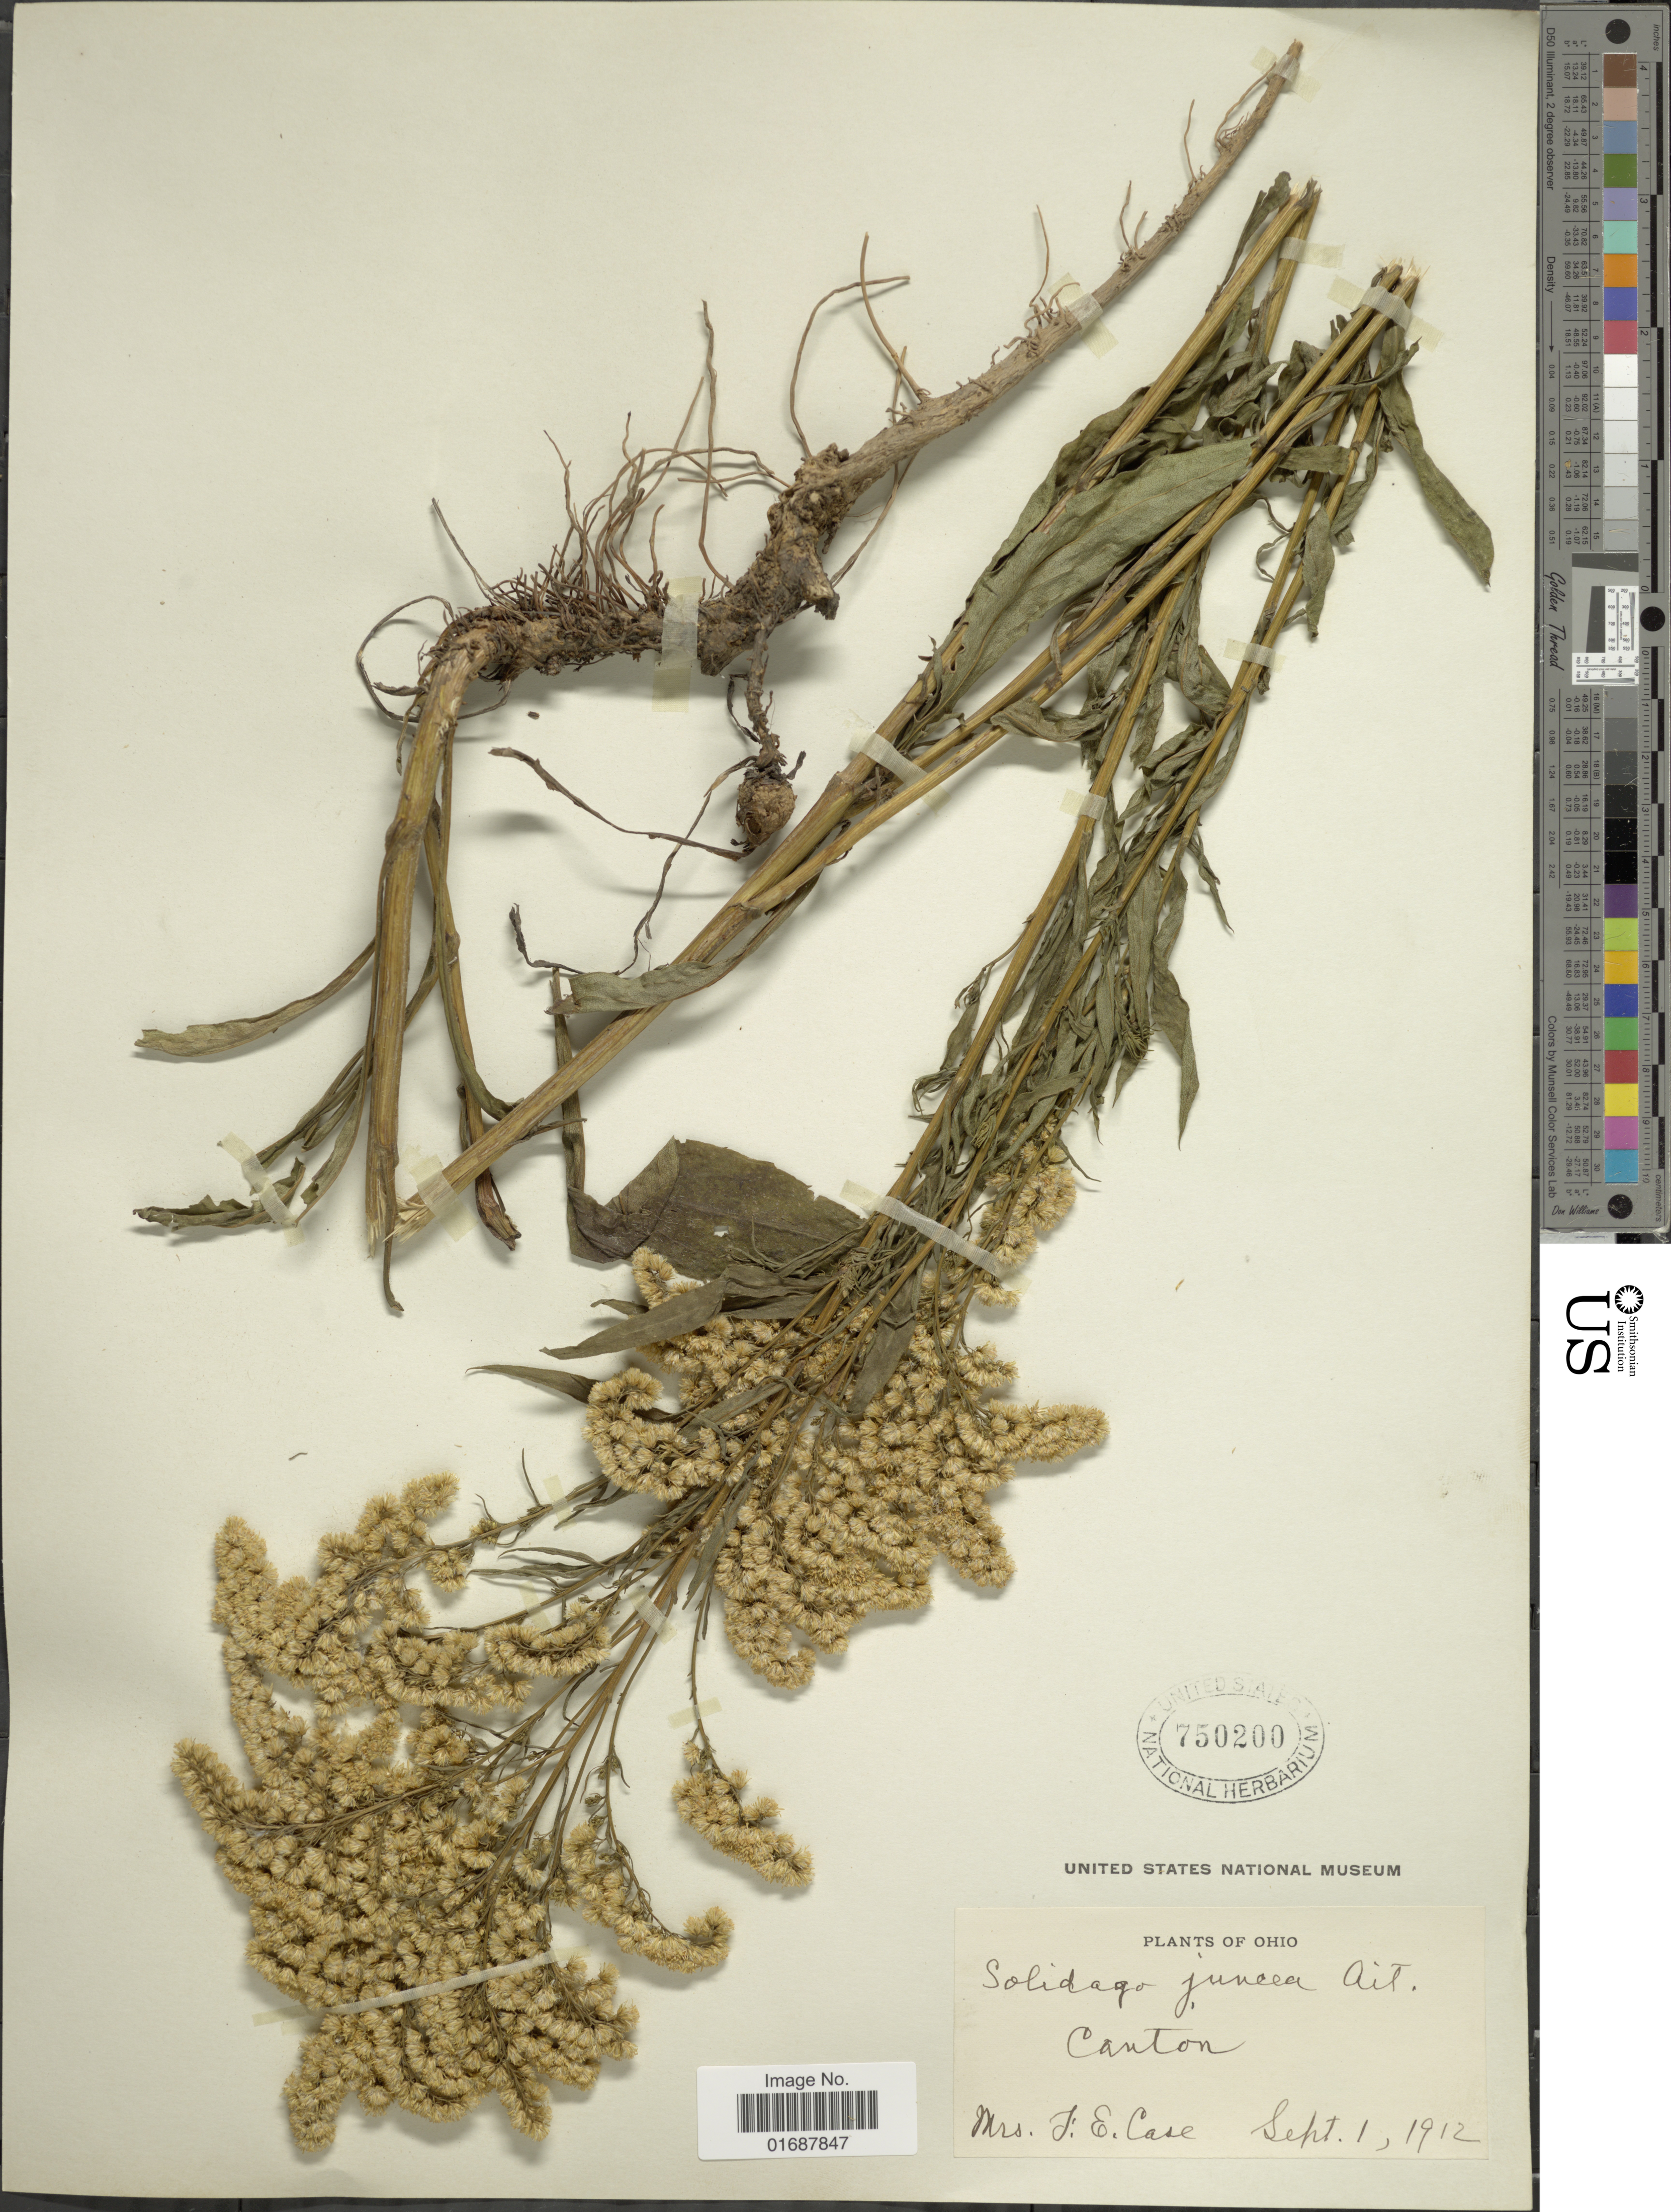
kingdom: Plantae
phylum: Tracheophyta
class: Magnoliopsida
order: Asterales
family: Asteraceae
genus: Solidago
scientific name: Solidago juncea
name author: Aiton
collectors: J. Case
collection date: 1912-09-01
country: United States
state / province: Ohio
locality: Canton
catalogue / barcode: US 750200